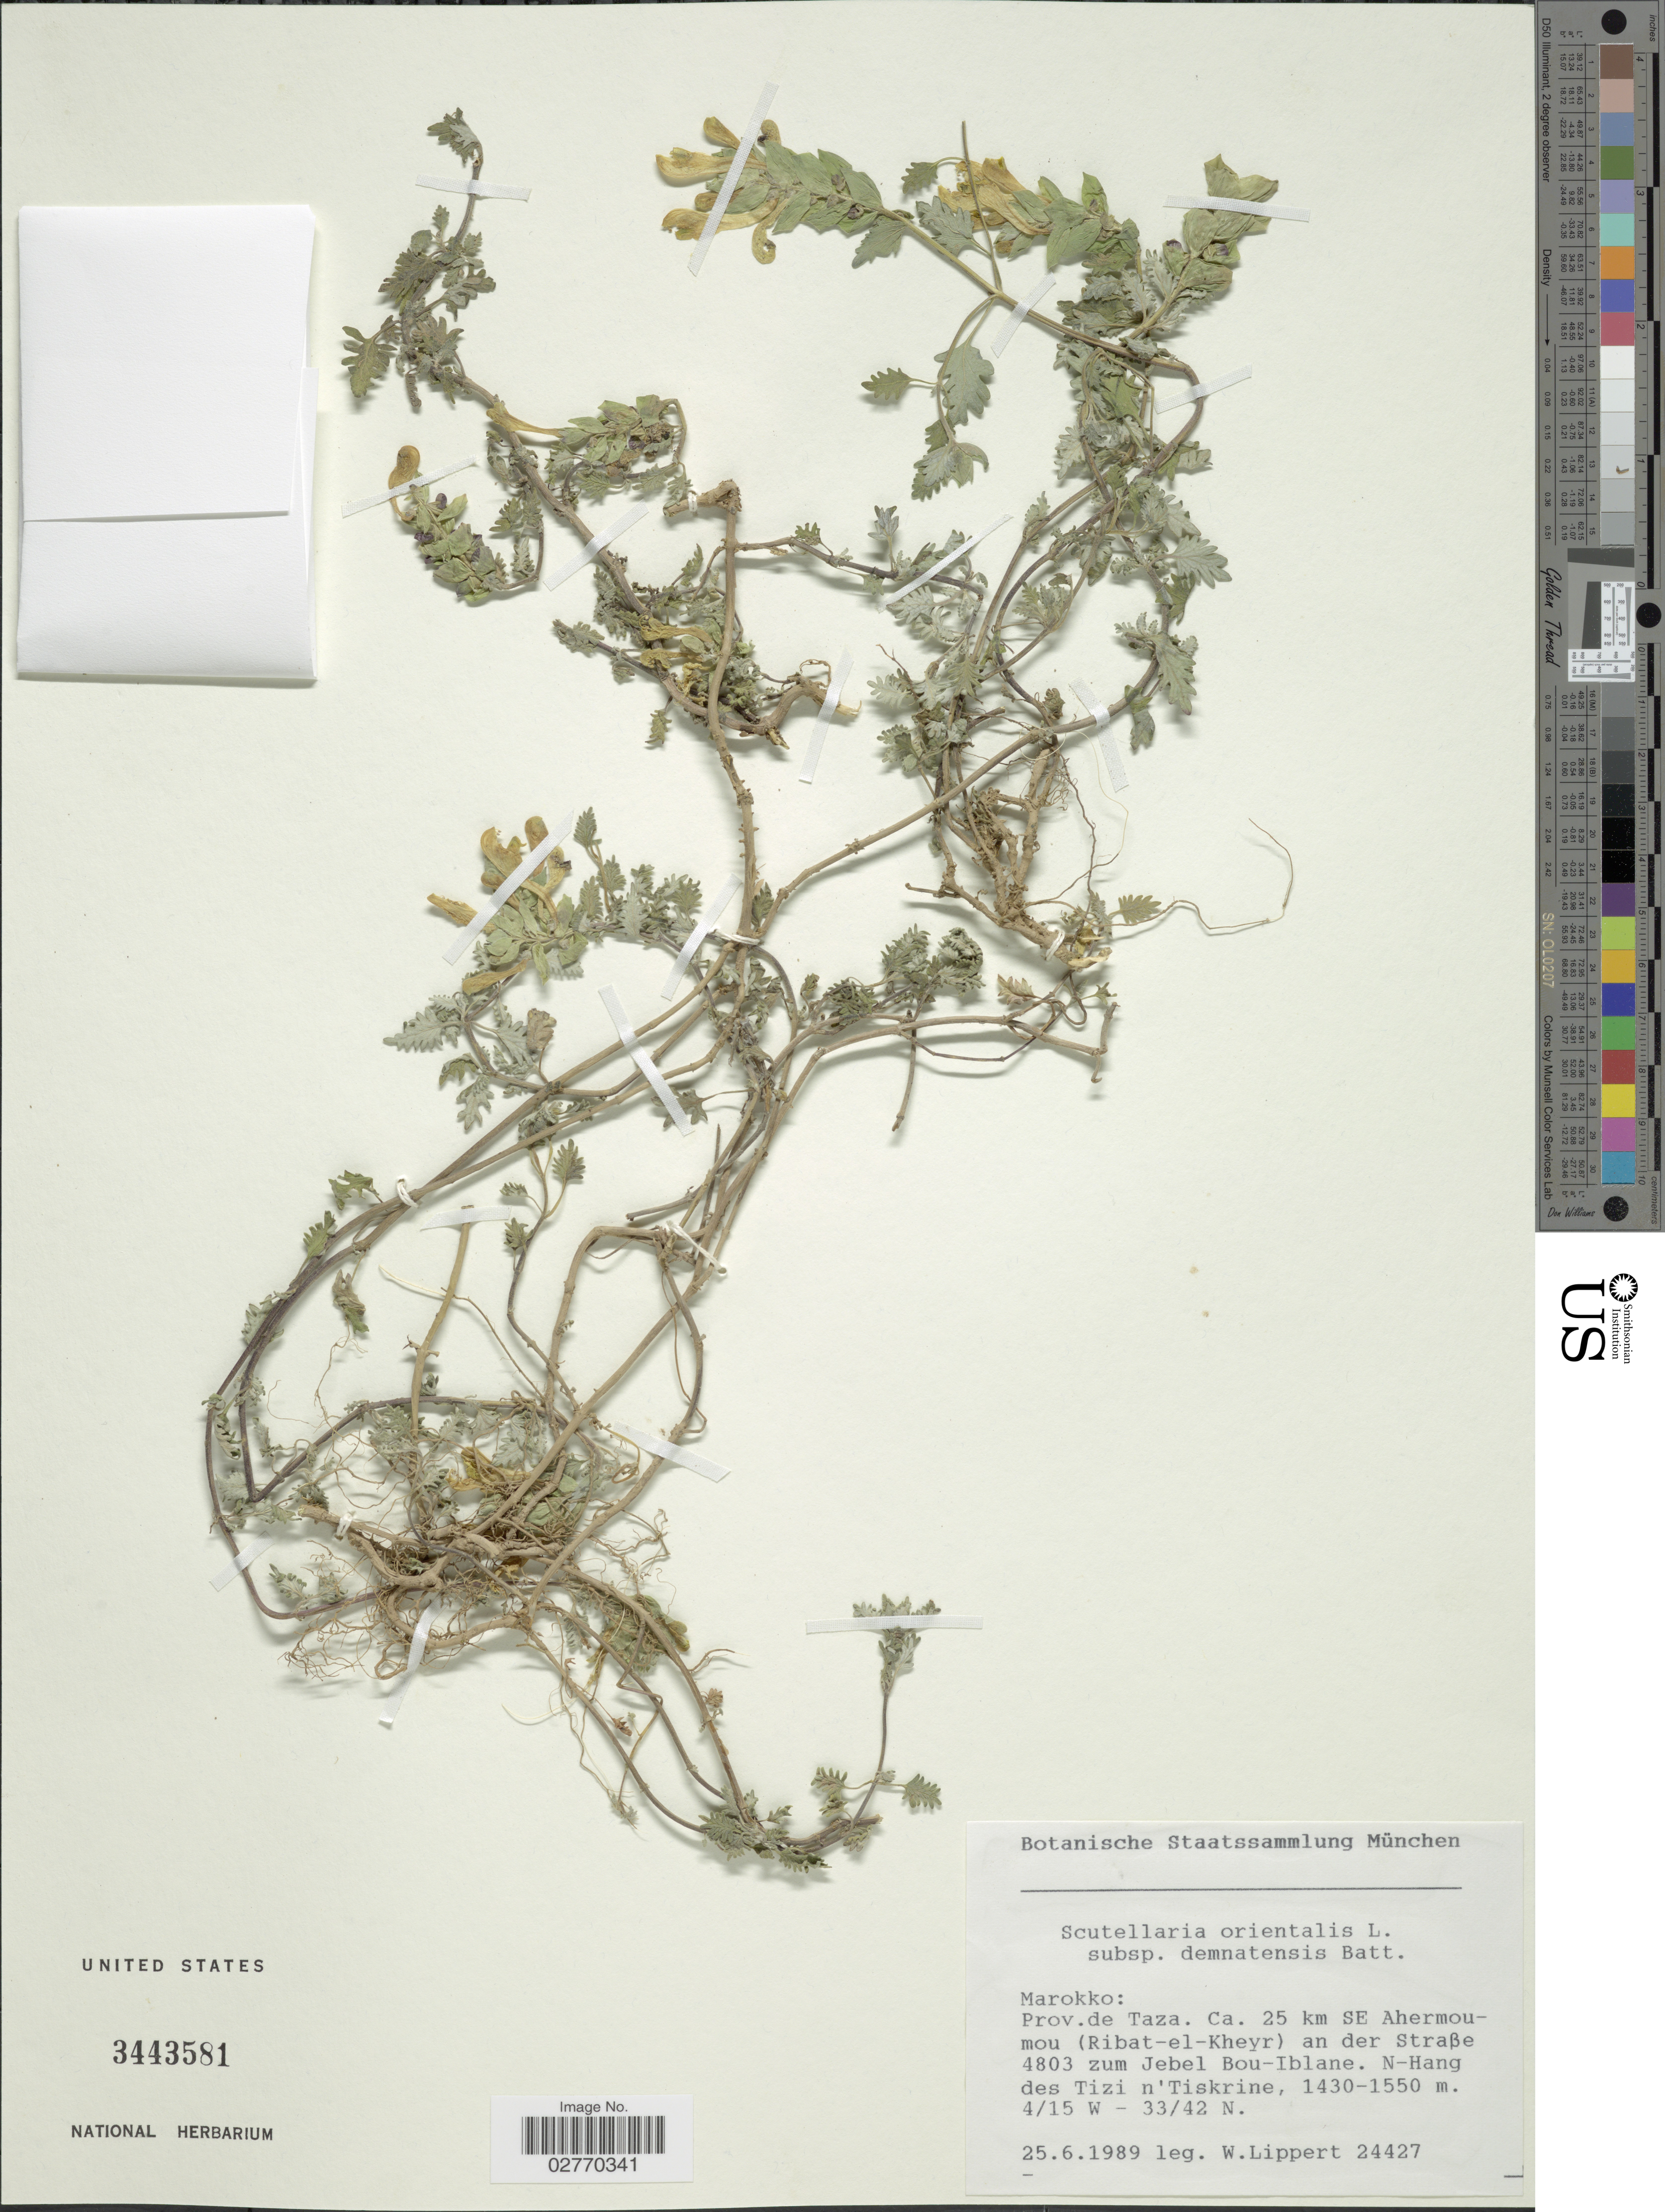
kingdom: Plantae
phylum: Tracheophyta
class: Magnoliopsida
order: Lamiales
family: Lamiaceae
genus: Scutellaria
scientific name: Scutellaria orientalis subsp. demnatensis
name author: Batt.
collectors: W. Lippert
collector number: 24427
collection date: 1989-06-25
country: Morocco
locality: Marokko: Prov. de Taza. Ca. 25 km SE Ahermou-mou (Ribat-el Kheyr) an der Straße 4803 zum Jebel Bou-Iblane. N-Hang des Tizi n'Tiskrine.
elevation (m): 1430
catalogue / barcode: US 3443581